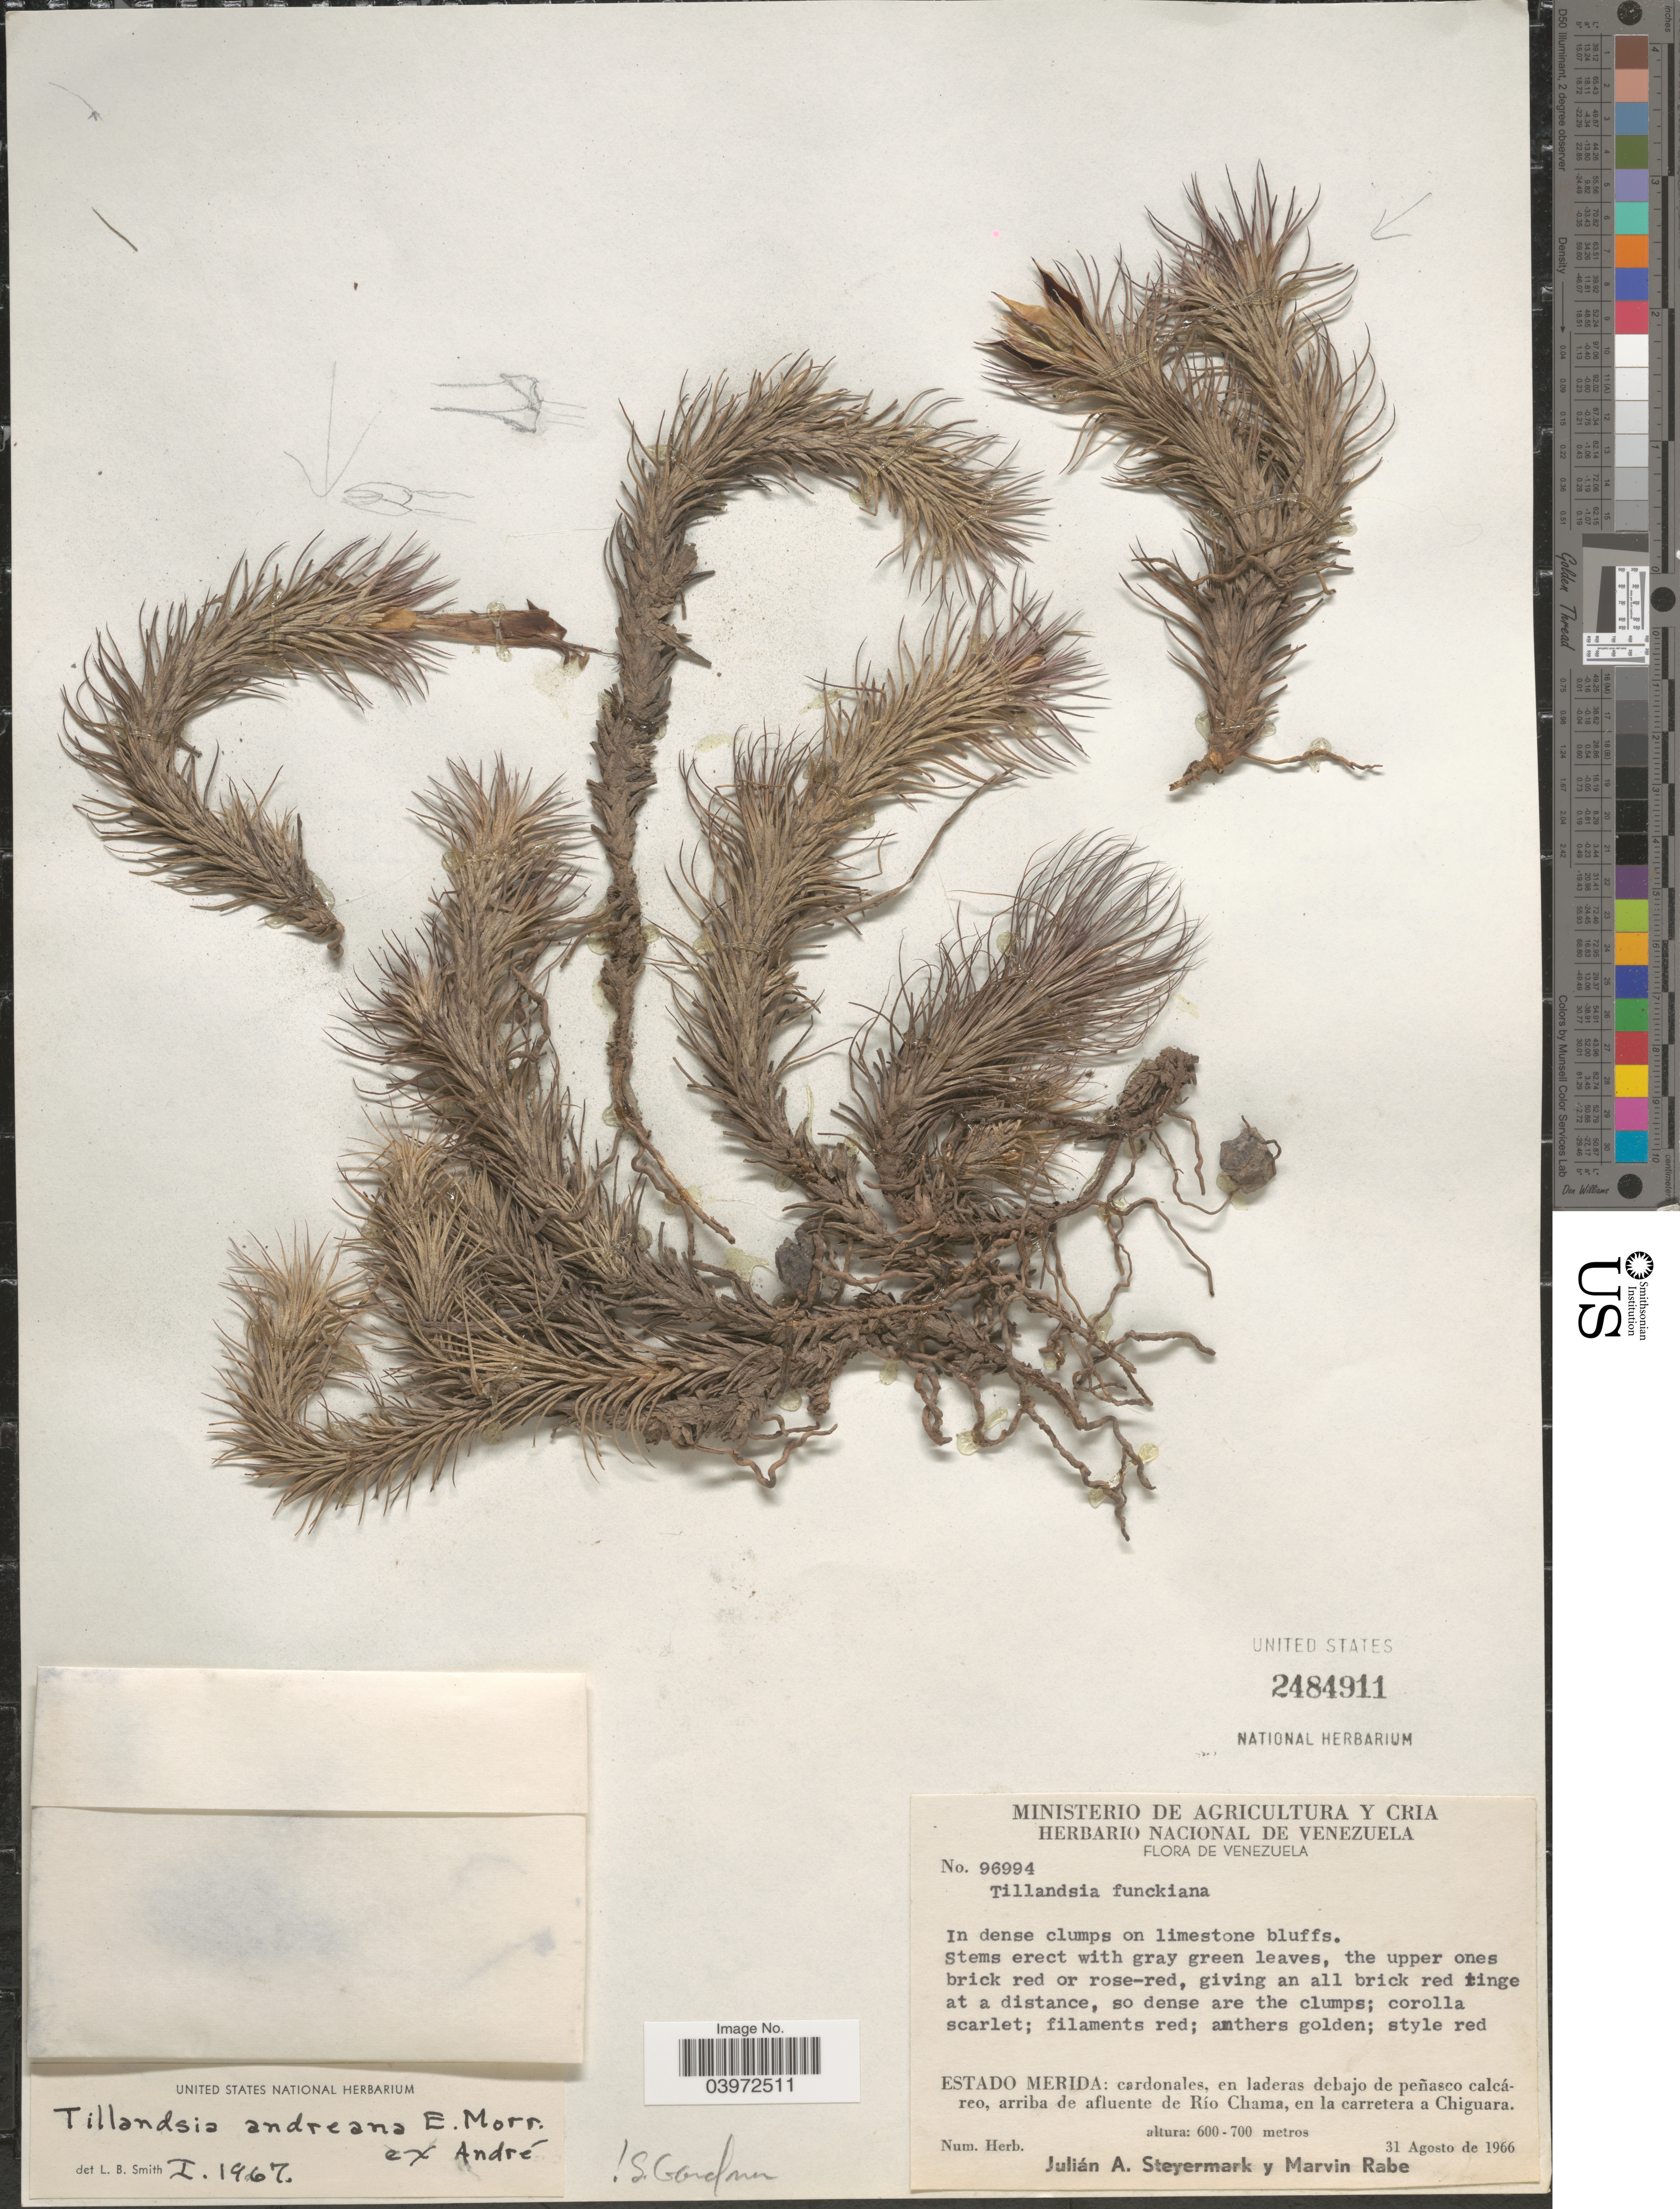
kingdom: Plantae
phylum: Tracheophyta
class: Liliopsida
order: Poales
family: Bromeliaceae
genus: Tillandsia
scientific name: Tillandsia andreana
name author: É. Morren ex André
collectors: J. Steyermark & M. Rabe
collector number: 96994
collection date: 1966-08-31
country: Venezuela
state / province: Merida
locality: Arriba de afluente de Río Chama, en la carretera a Chiguara.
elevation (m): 600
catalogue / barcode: US 2484911